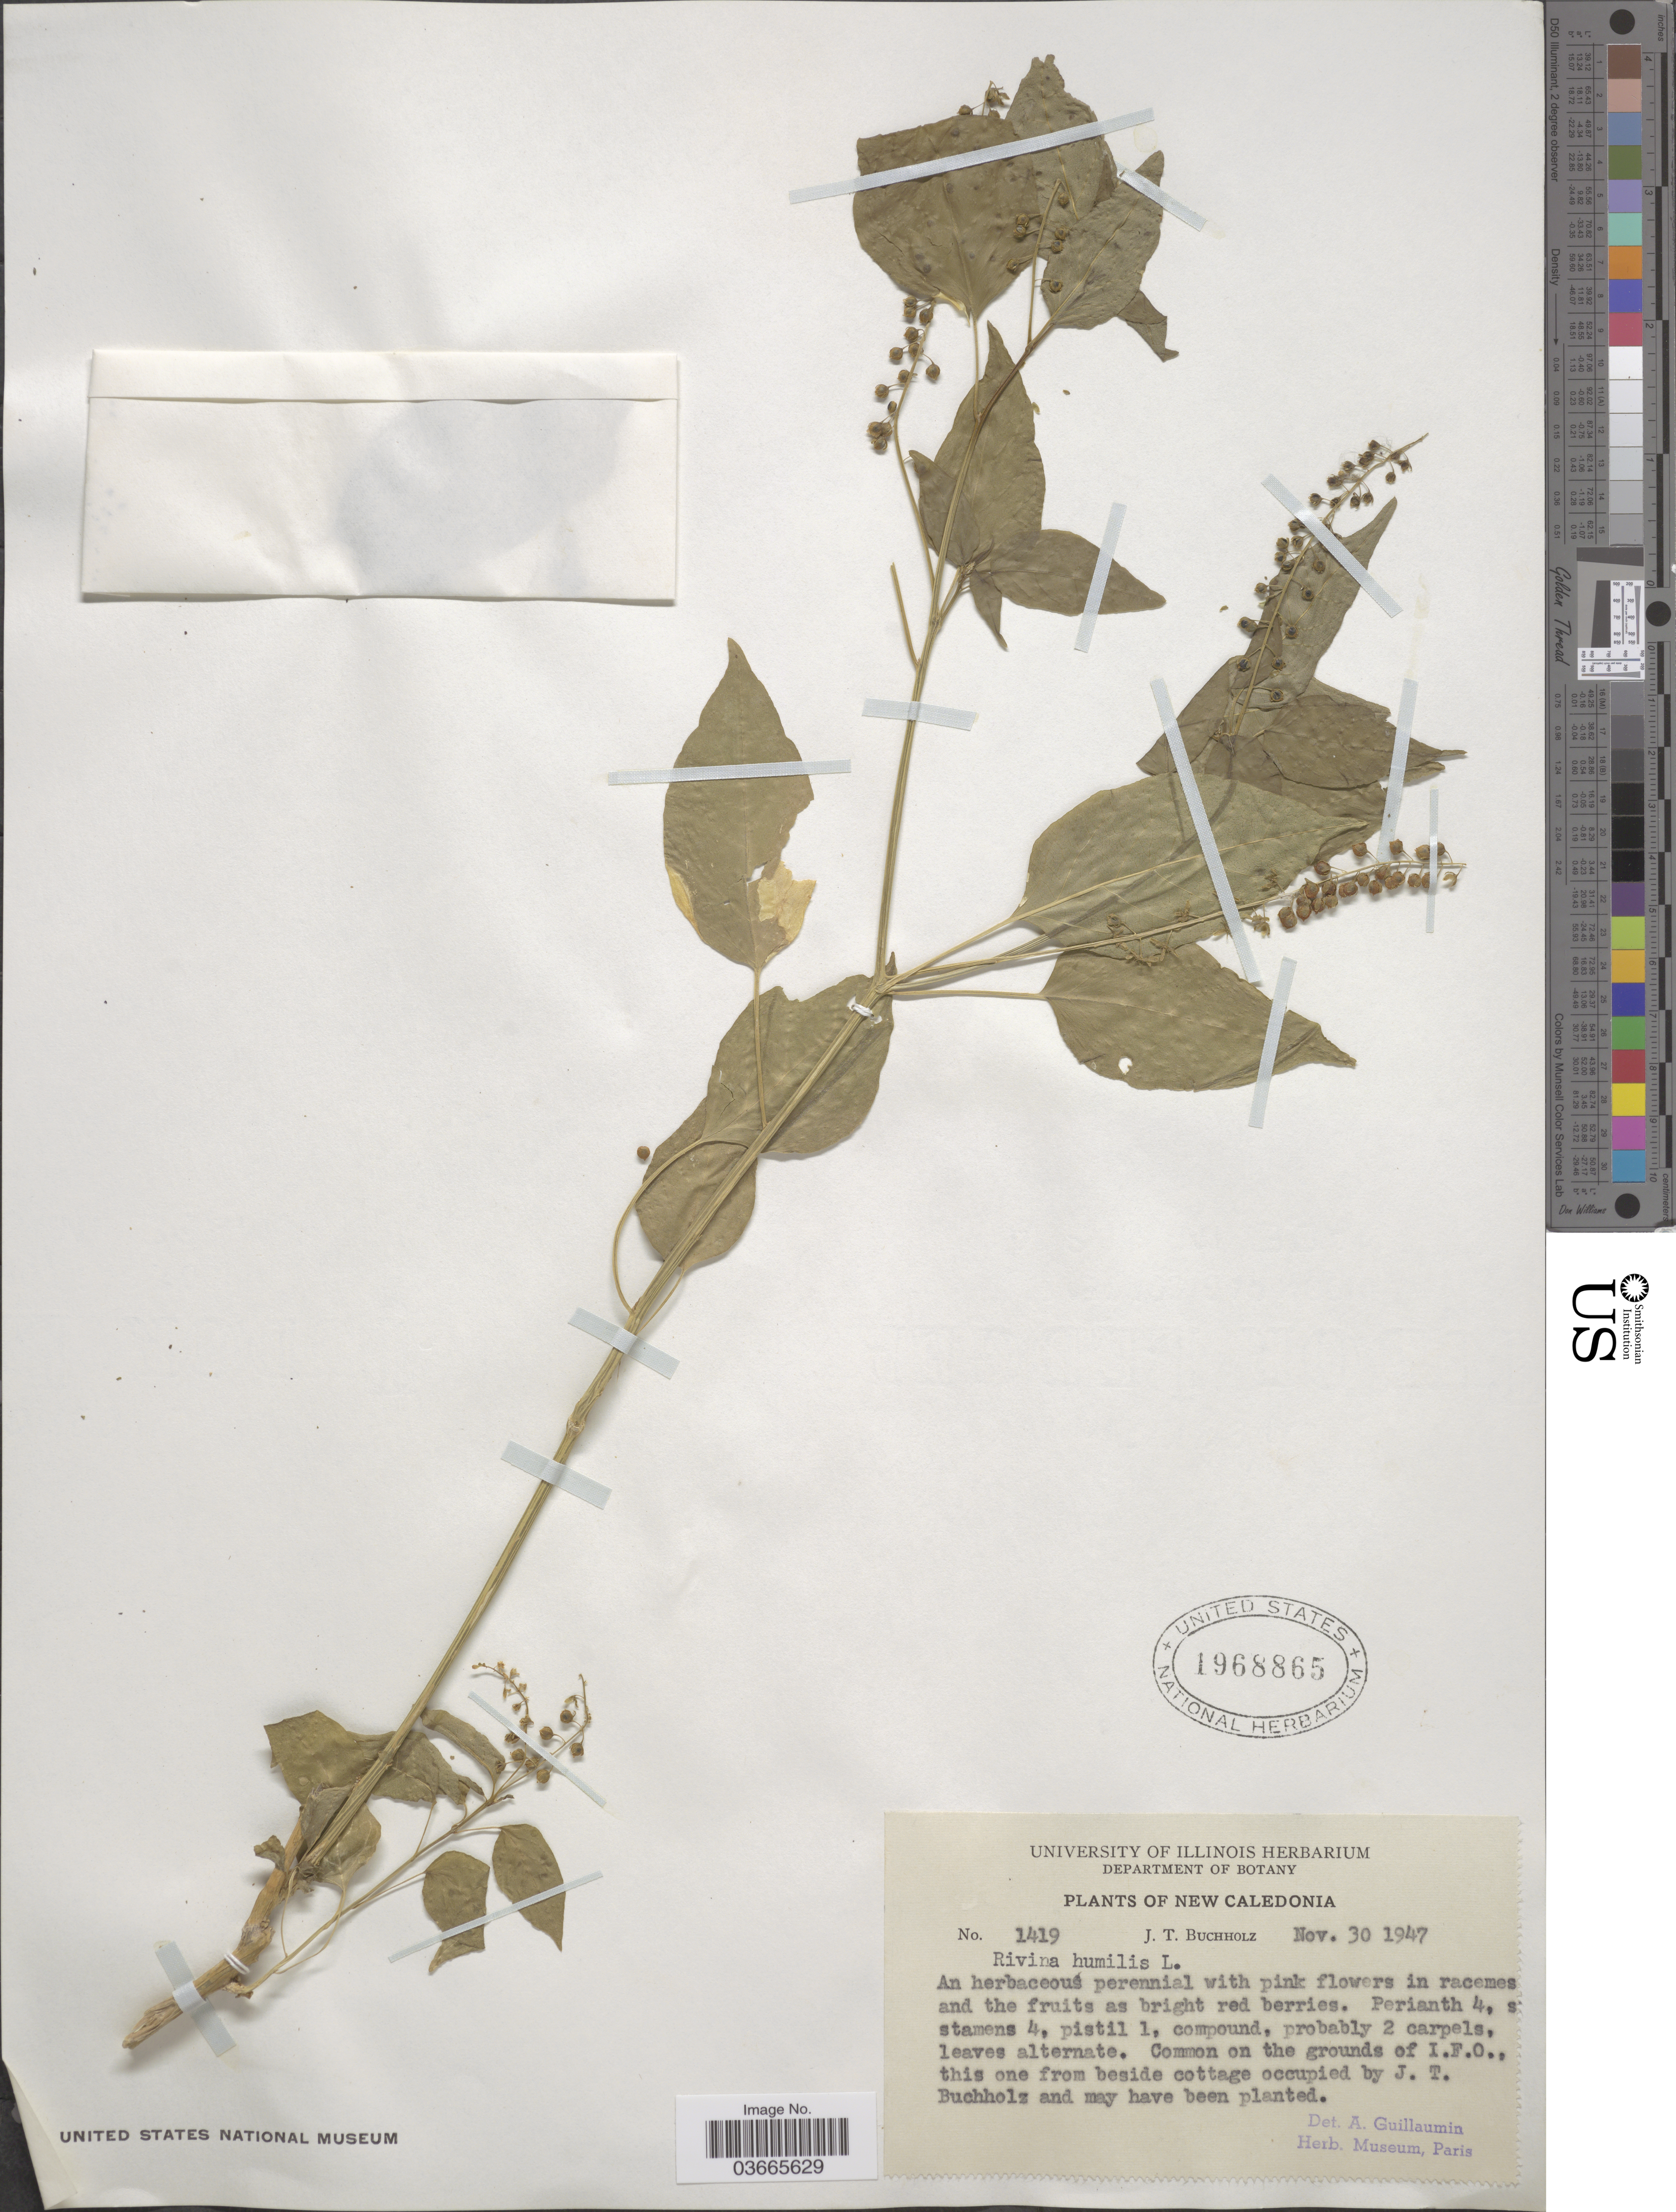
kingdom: Plantae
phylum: Tracheophyta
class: Magnoliopsida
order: Caryophyllales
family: Phytolaccaceae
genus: Rivina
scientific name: Rivina sp.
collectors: J. Buccholz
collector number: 1419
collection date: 1947-11-30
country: New Caledonia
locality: On the grounds of I.F.O.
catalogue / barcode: US 1968865